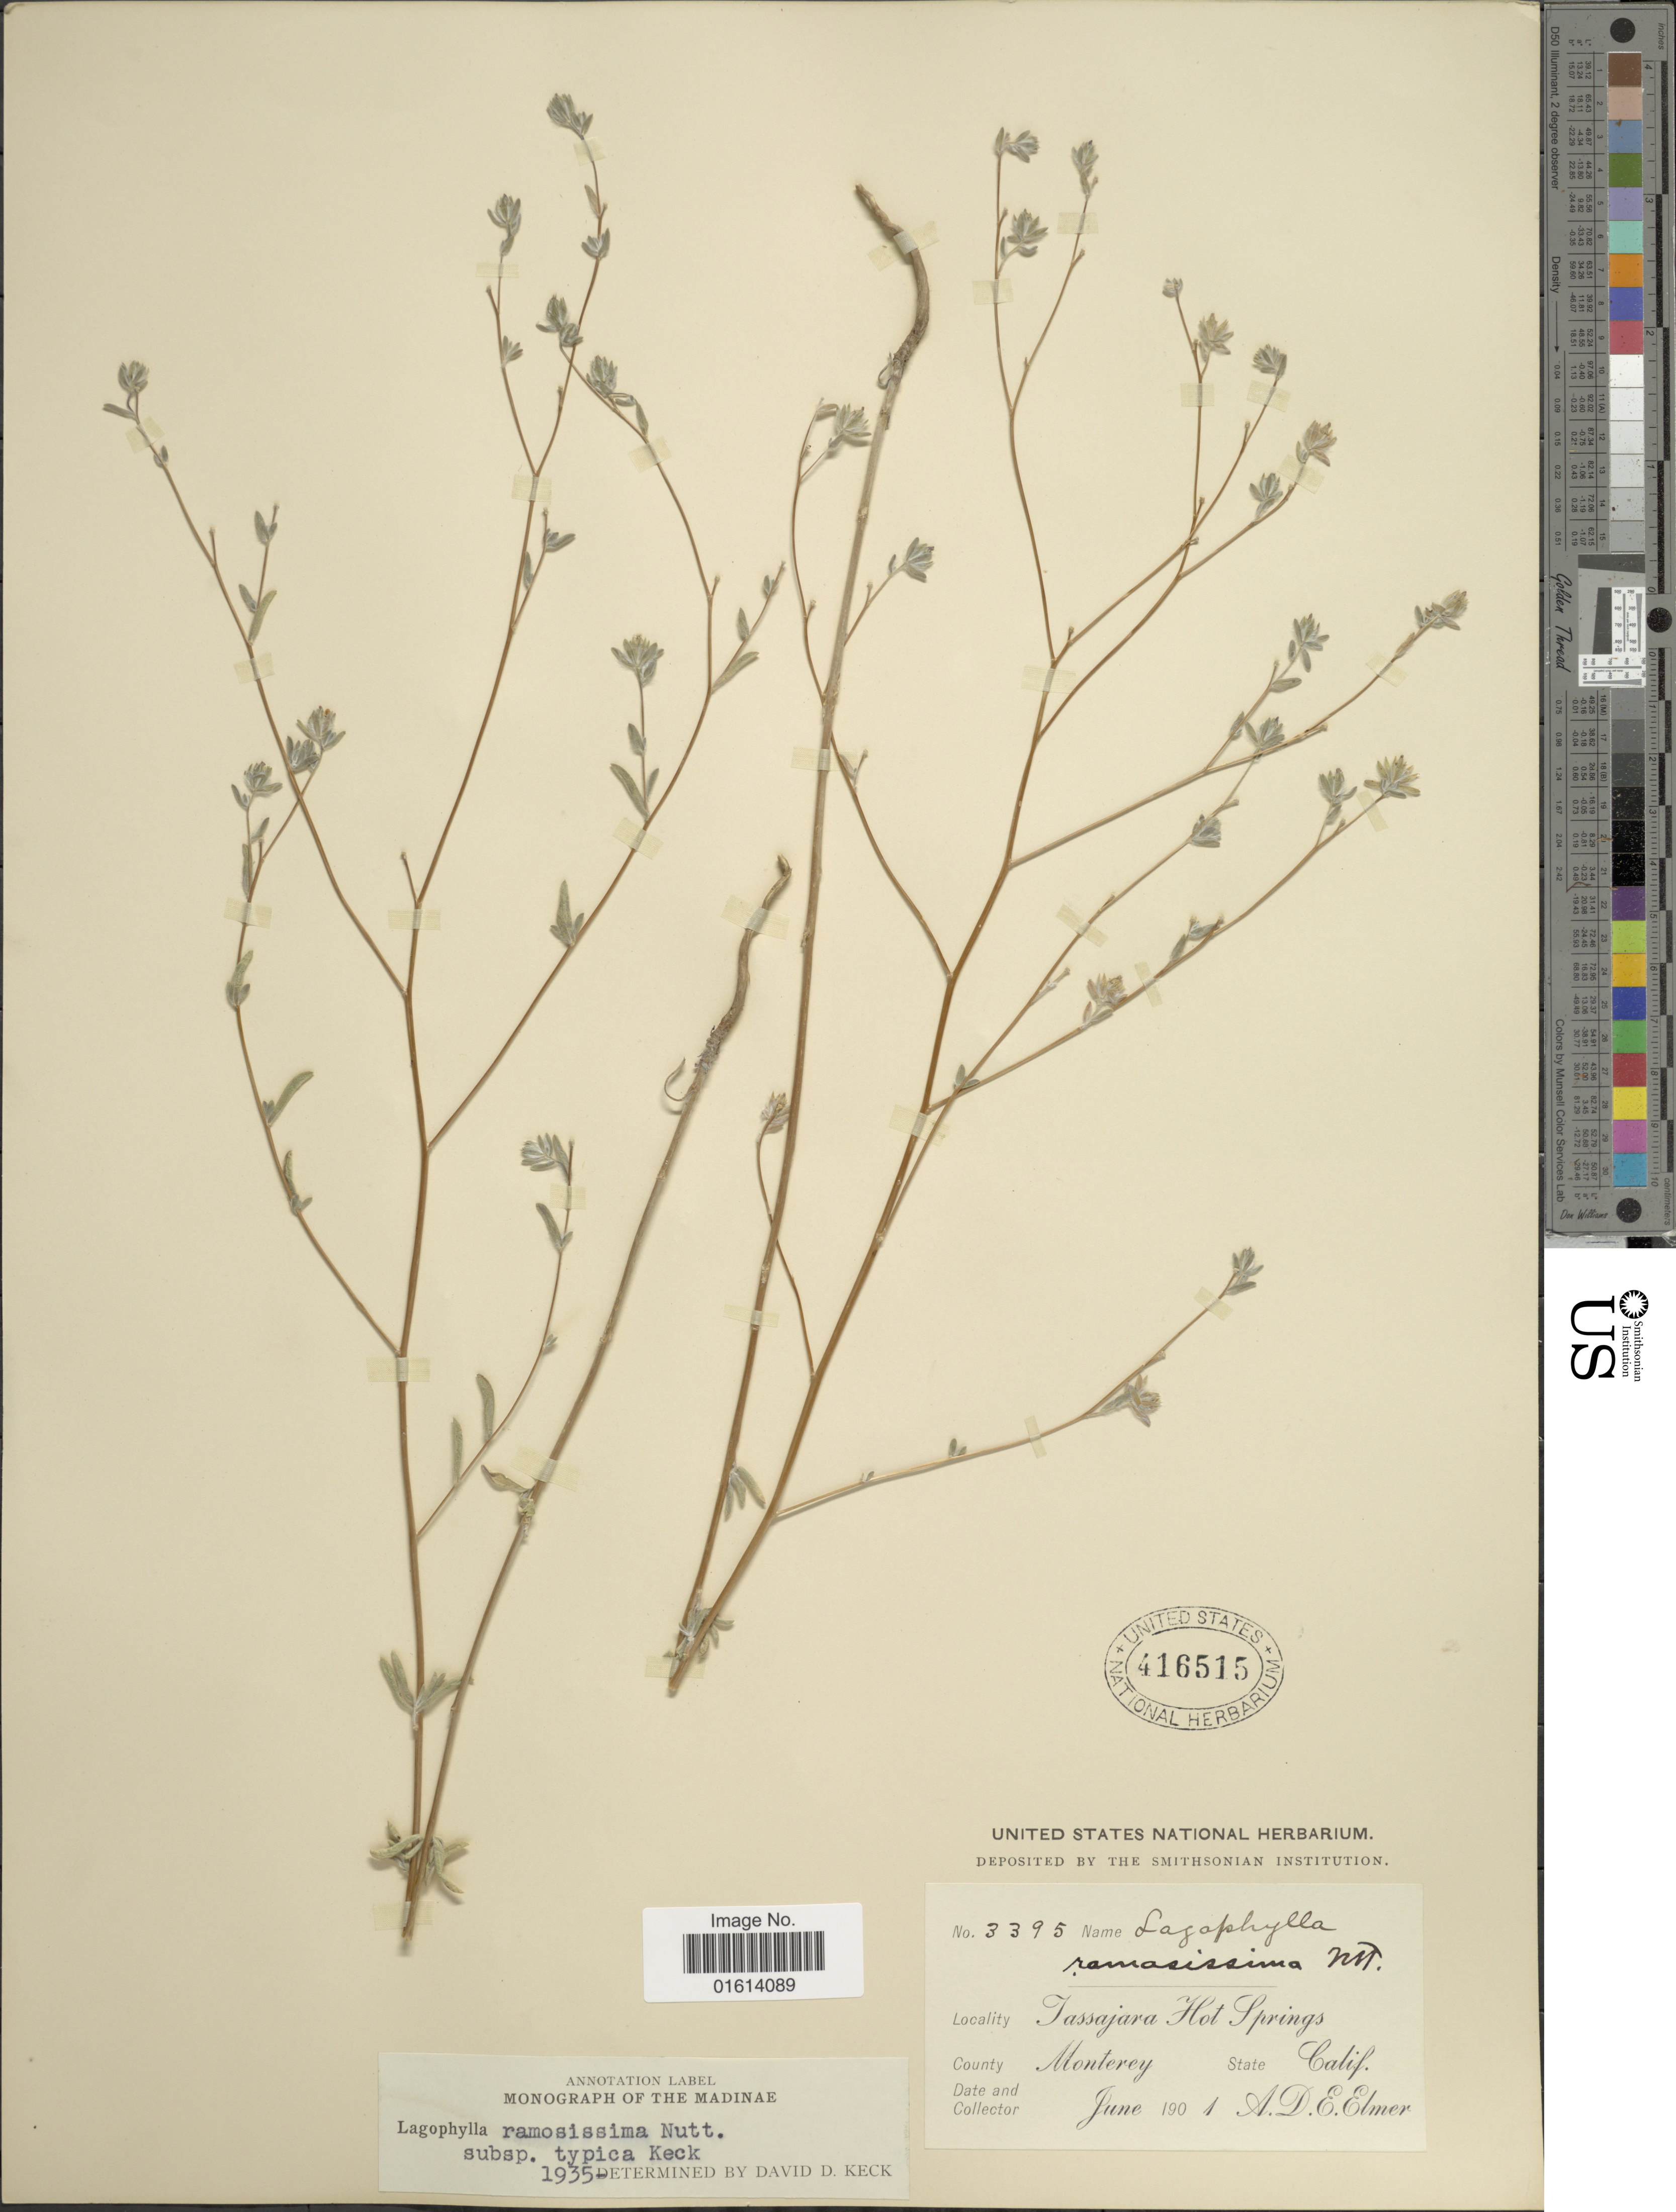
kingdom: Plantae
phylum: Tracheophyta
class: Magnoliopsida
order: Asterales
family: Asteraceae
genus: Lagophylla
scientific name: Lagophylla ramosissima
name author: Nutt.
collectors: A. D. E. Elmer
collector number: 3395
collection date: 1901-06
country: United States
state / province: California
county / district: Monterey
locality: Tassajara Hot Springs, County Monterey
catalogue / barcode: US 416515